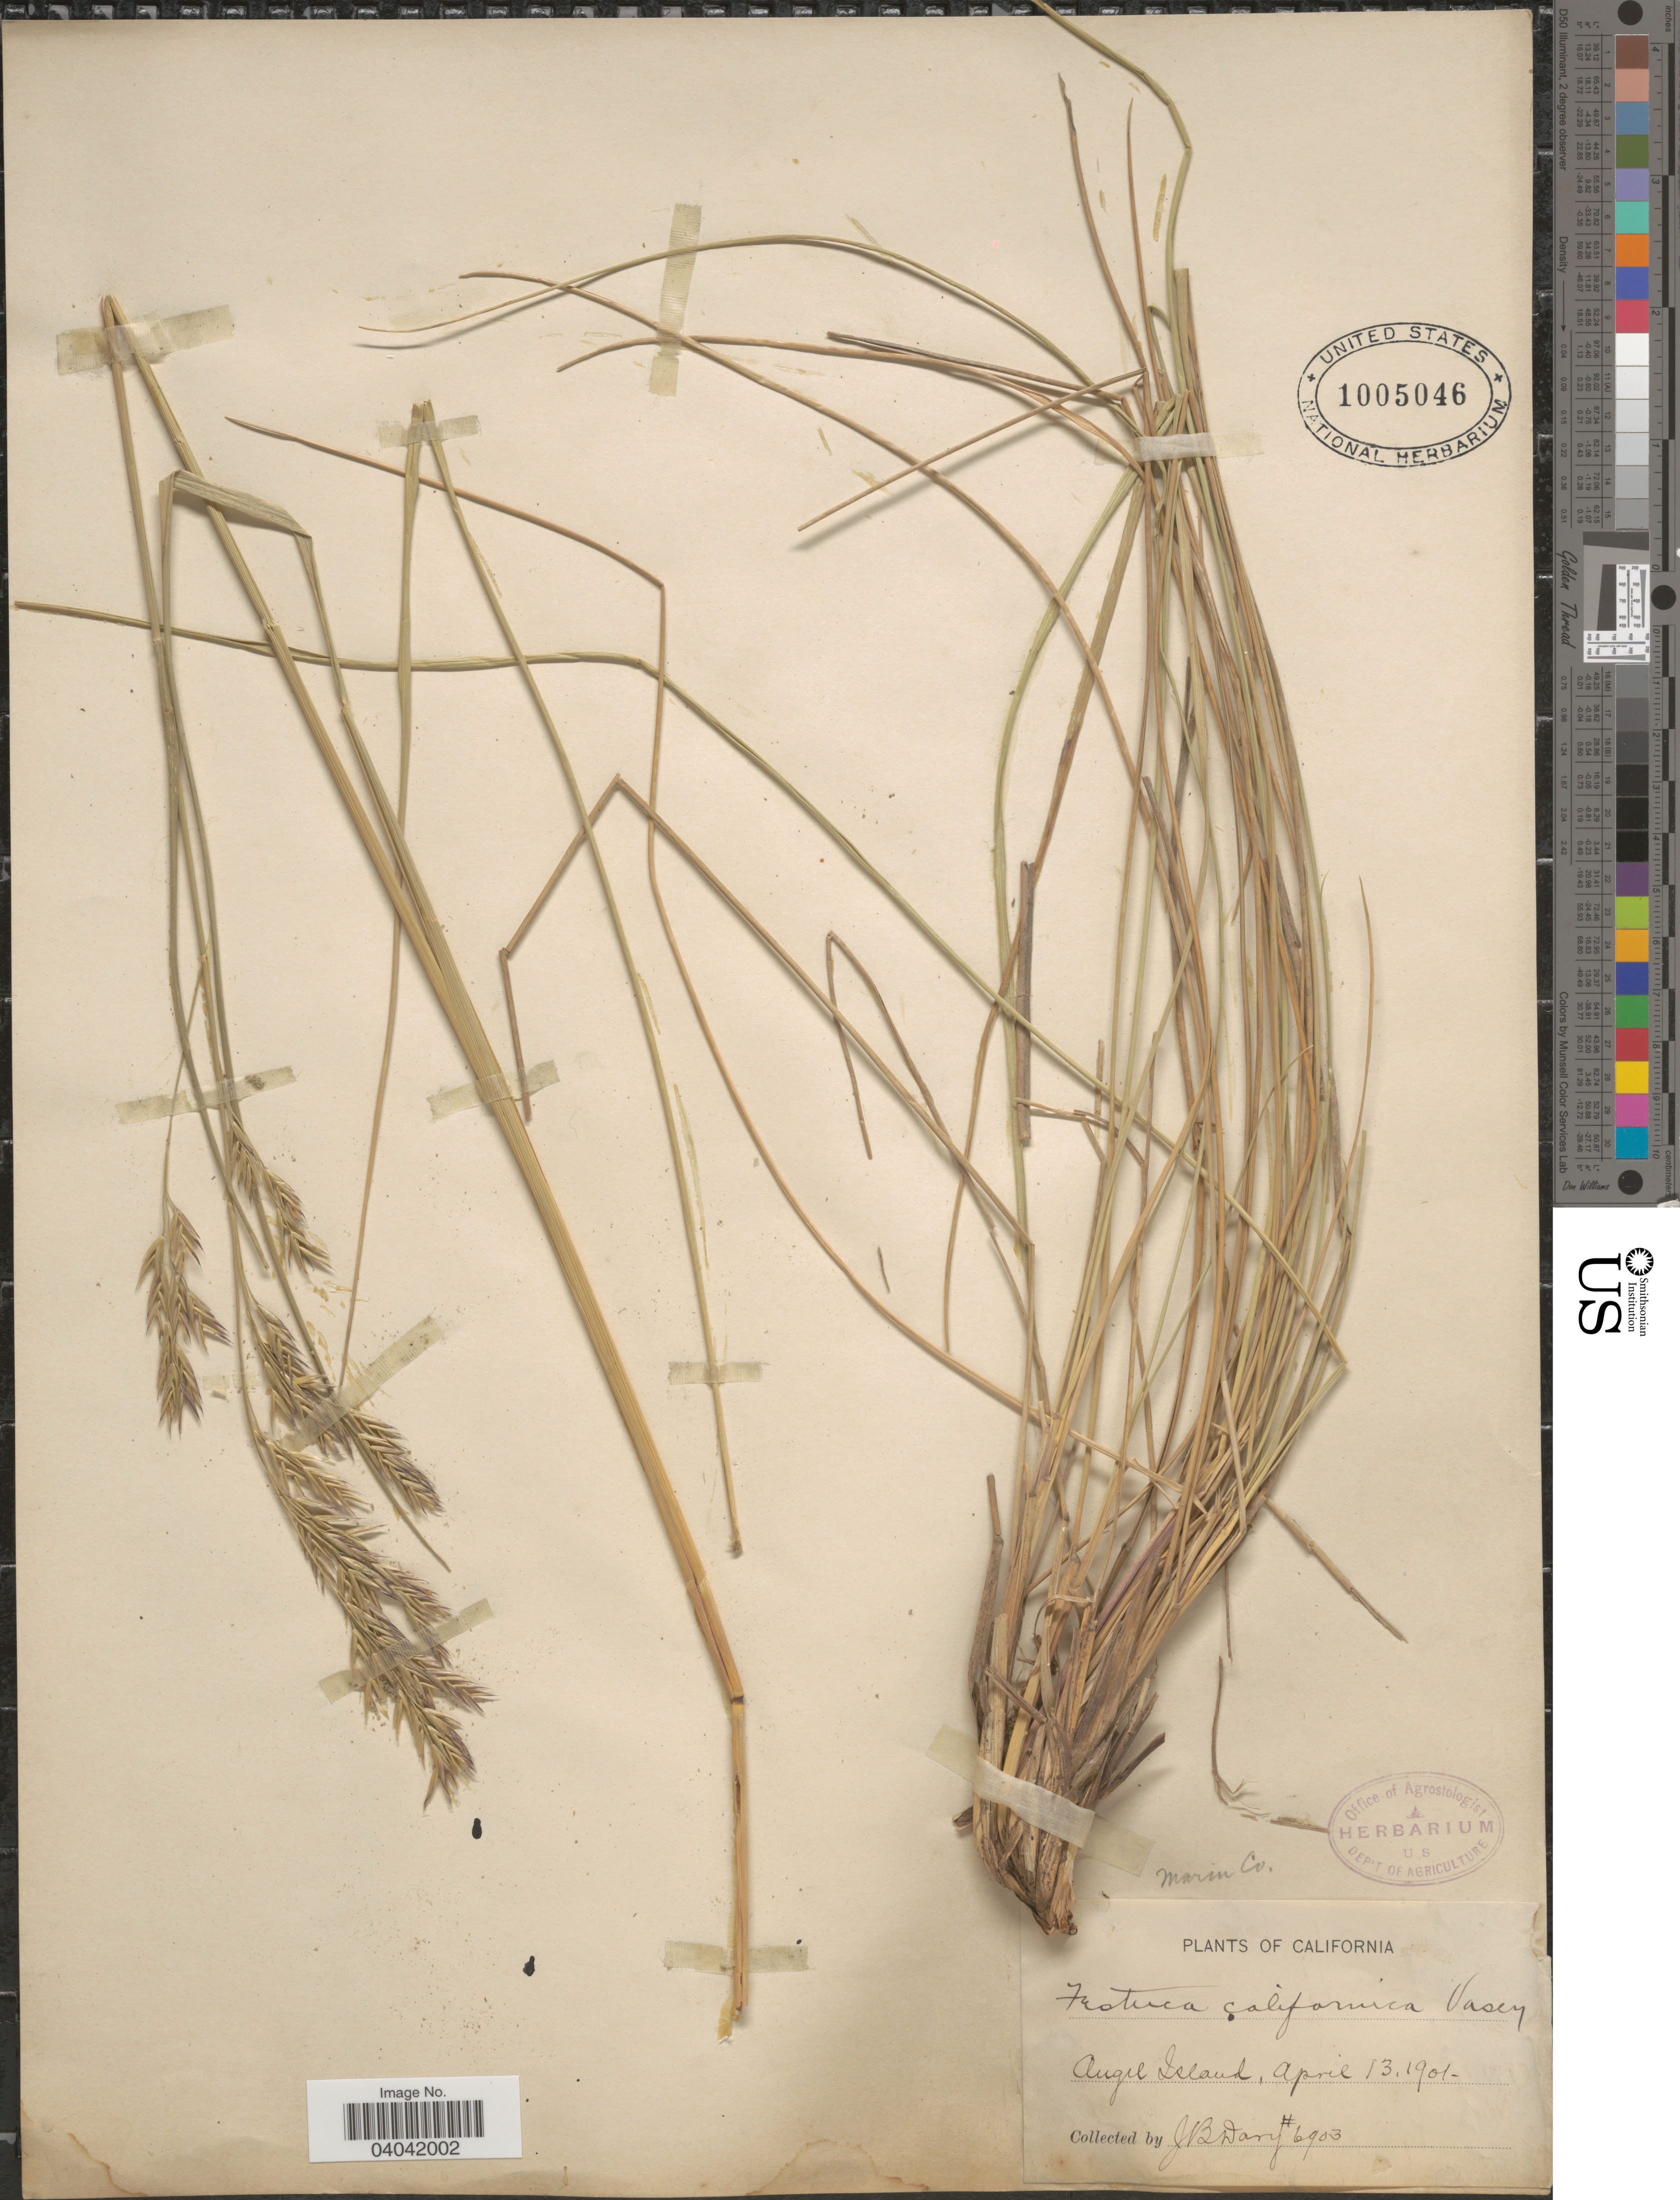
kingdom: Plantae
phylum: Tracheophyta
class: Liliopsida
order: Poales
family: Poaceae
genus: Festuca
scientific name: Festuca californica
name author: Vasey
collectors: J. Burtt Davy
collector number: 6903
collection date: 1901-04-13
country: United States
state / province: California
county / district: Marin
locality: Marin Co. Angel Island.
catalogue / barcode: US 1005046